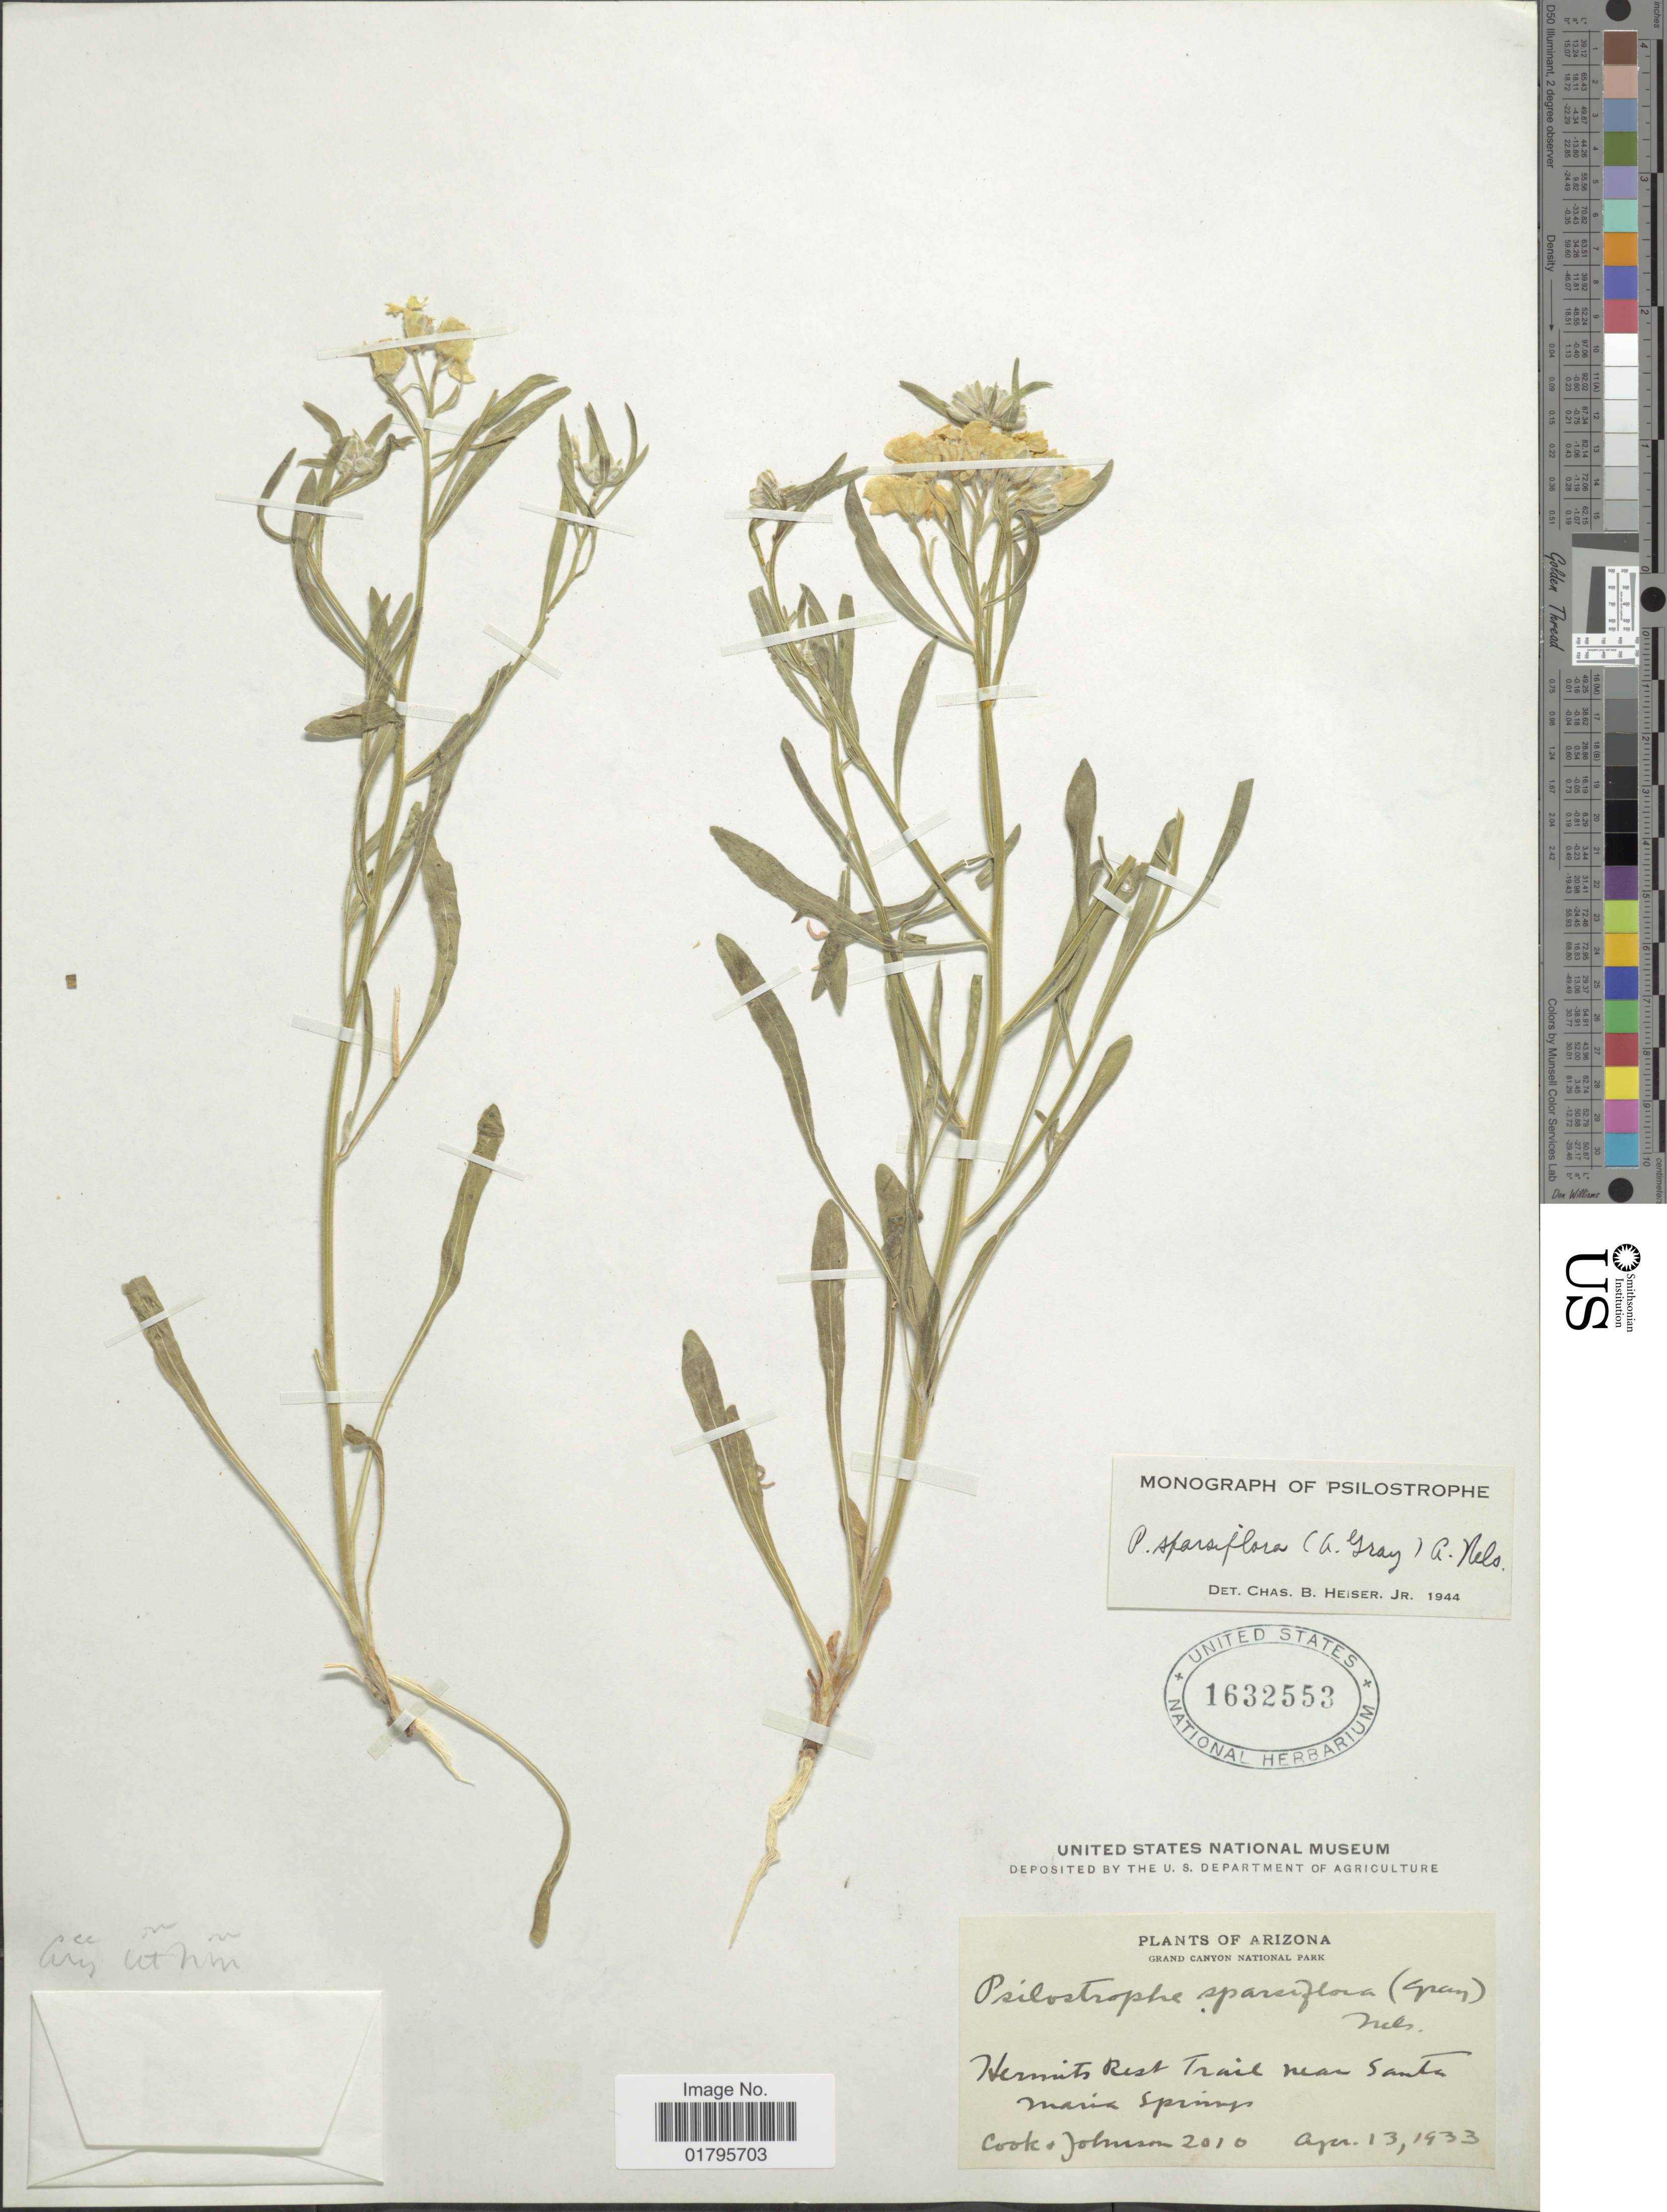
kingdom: Plantae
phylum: Tracheophyta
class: Magnoliopsida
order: Asterales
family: Asteraceae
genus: Psilostrophe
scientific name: Psilostrophe sparsiflora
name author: (A. Gray) A. Nelson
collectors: Cook, -- & -- Johnson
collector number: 2010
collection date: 1933-04-13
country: United States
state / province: Arizona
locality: Grand Canyon National Park, Hermits Rest Trail near Santa Maria Springs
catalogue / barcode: US 1632553